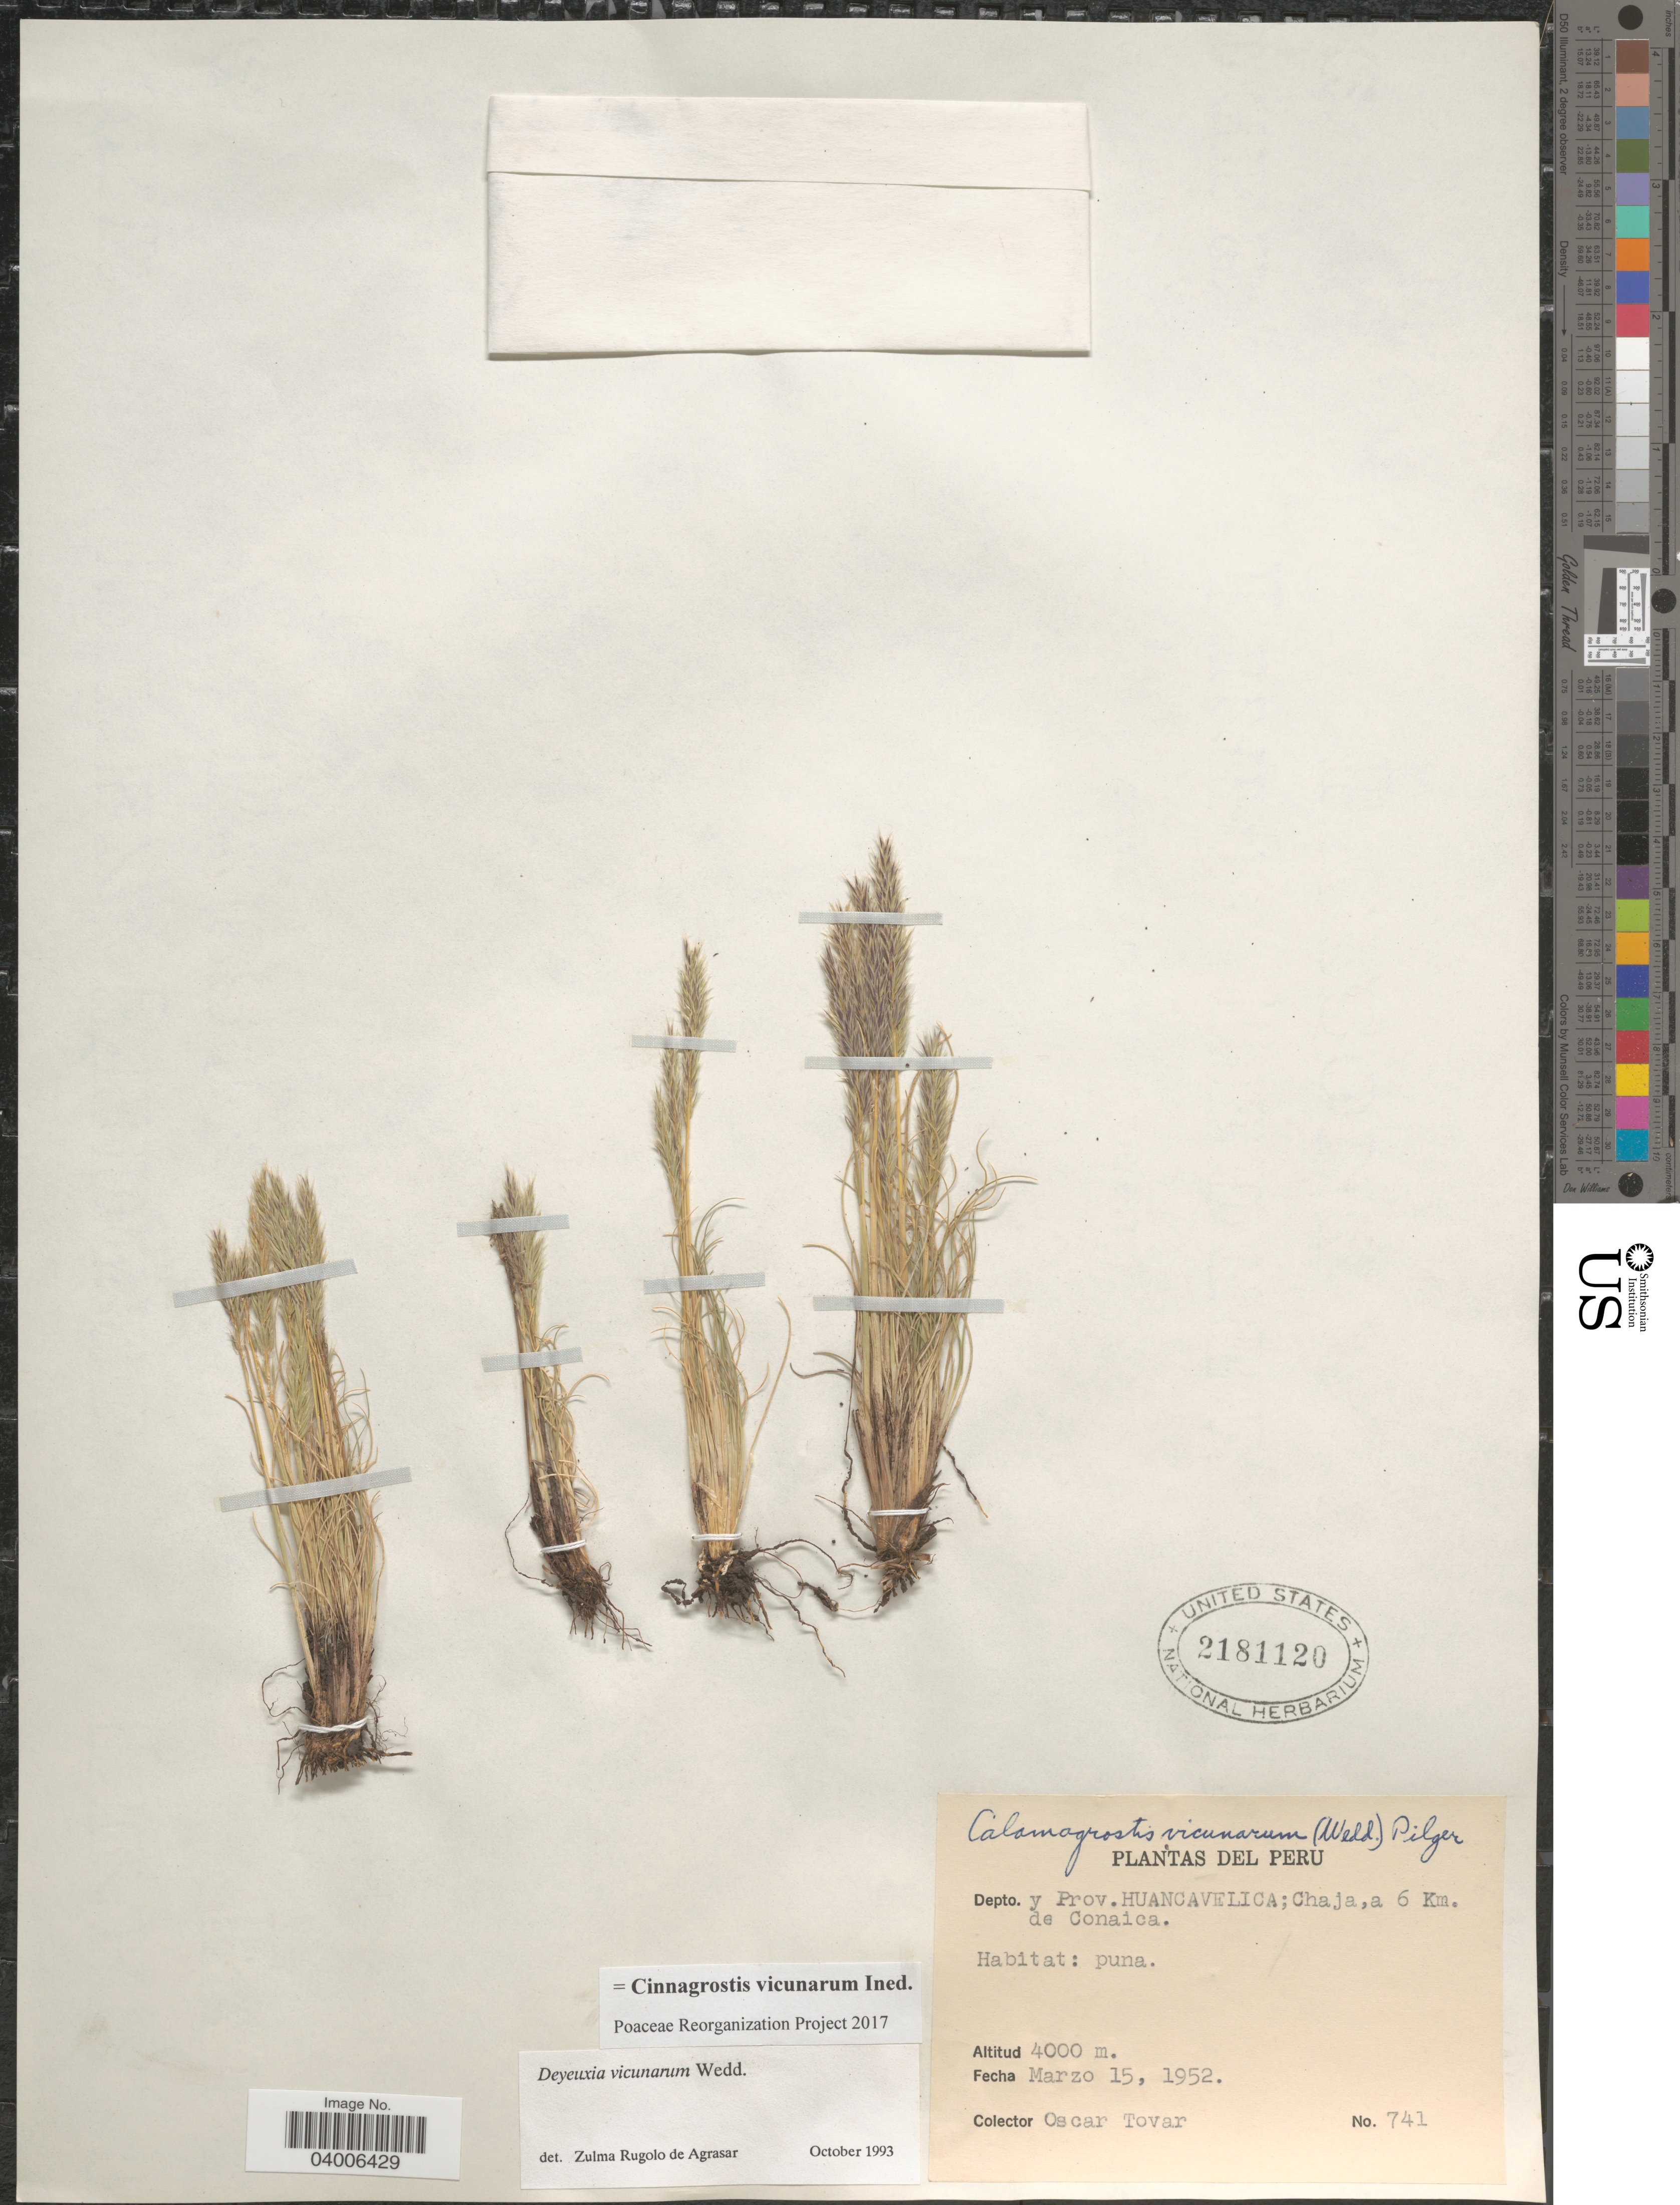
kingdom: Plantae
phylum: Tracheophyta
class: Liliopsida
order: Poales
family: Poaceae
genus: Cinnagrostis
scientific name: Cinnagrostis vicunarum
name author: (Wedd.) P.M. Peterson et al.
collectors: Ó. Tovar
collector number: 741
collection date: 1952-03-15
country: Peru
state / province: Huancavelica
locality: Depto. y Prov. Huancavelica; Chaja, a 6 Km. de Conaica.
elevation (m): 4000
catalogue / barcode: US 2181120